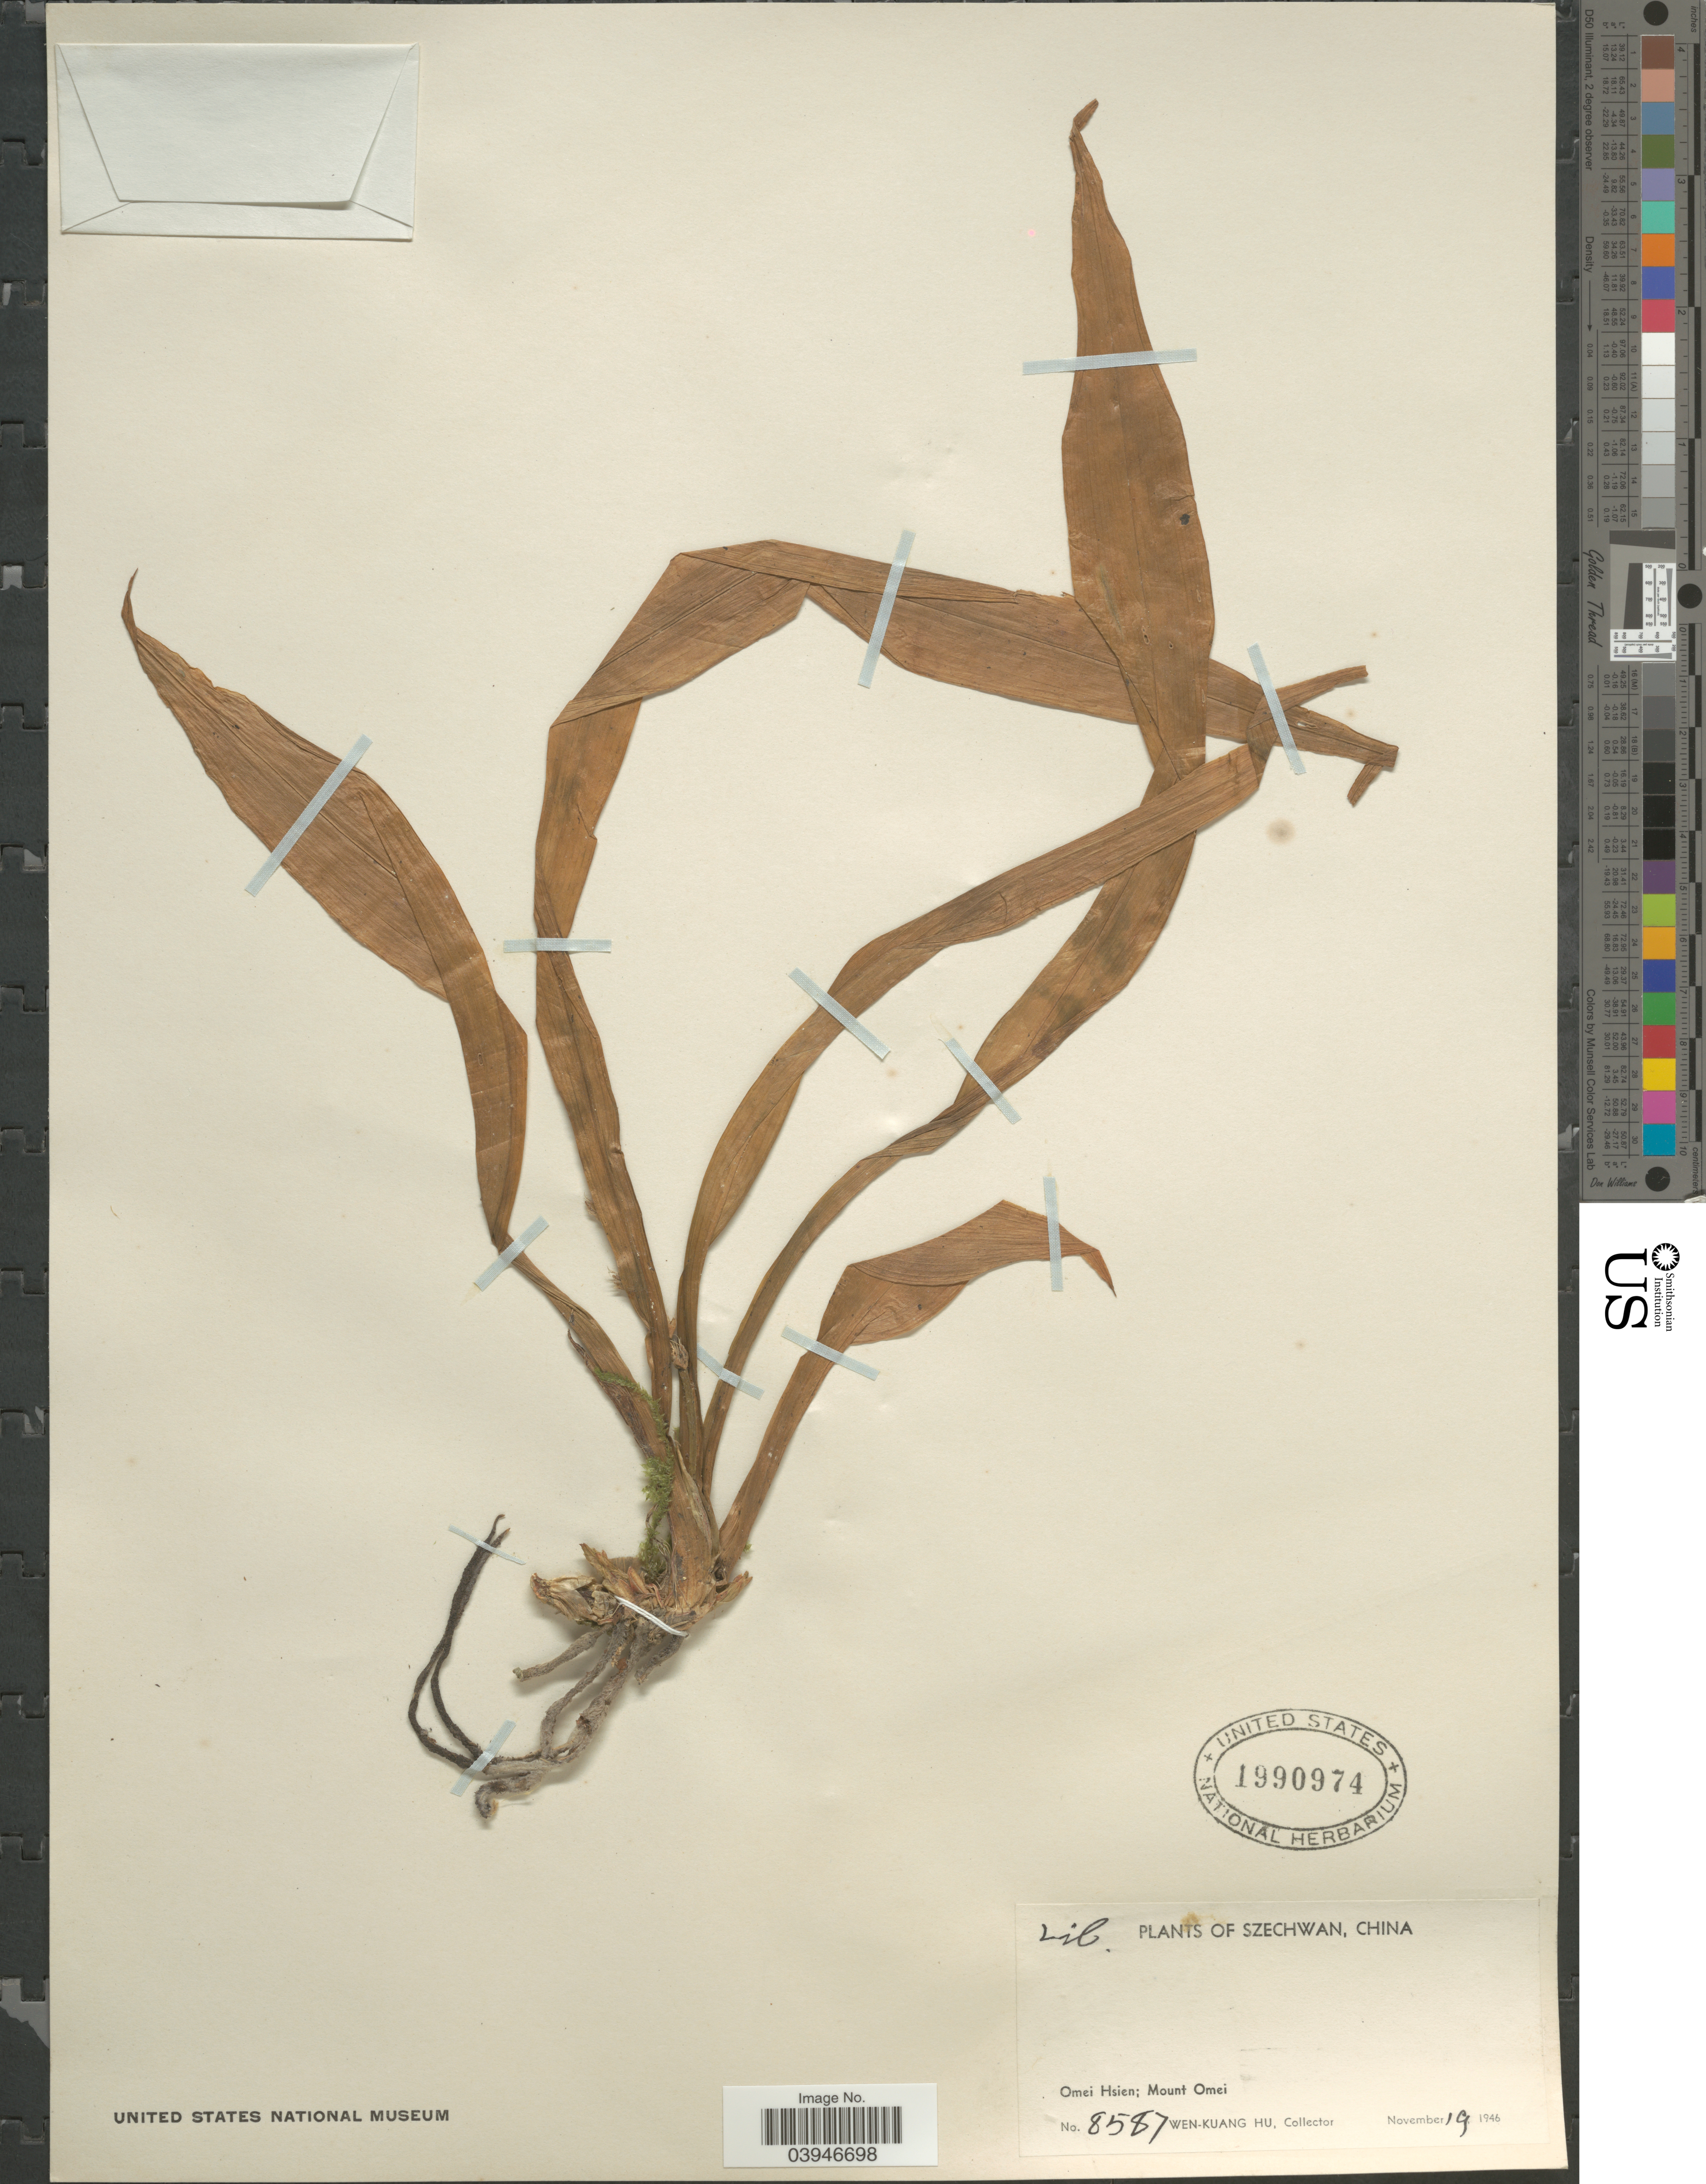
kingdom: Plantae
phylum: Tracheophyta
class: Liliopsida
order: Liliales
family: Liliaceae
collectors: W. K. Hu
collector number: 8587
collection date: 1946-11-19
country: China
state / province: Sichuan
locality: Szechwan. Omei Hsien; Mount Omei.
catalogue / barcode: US 1990974